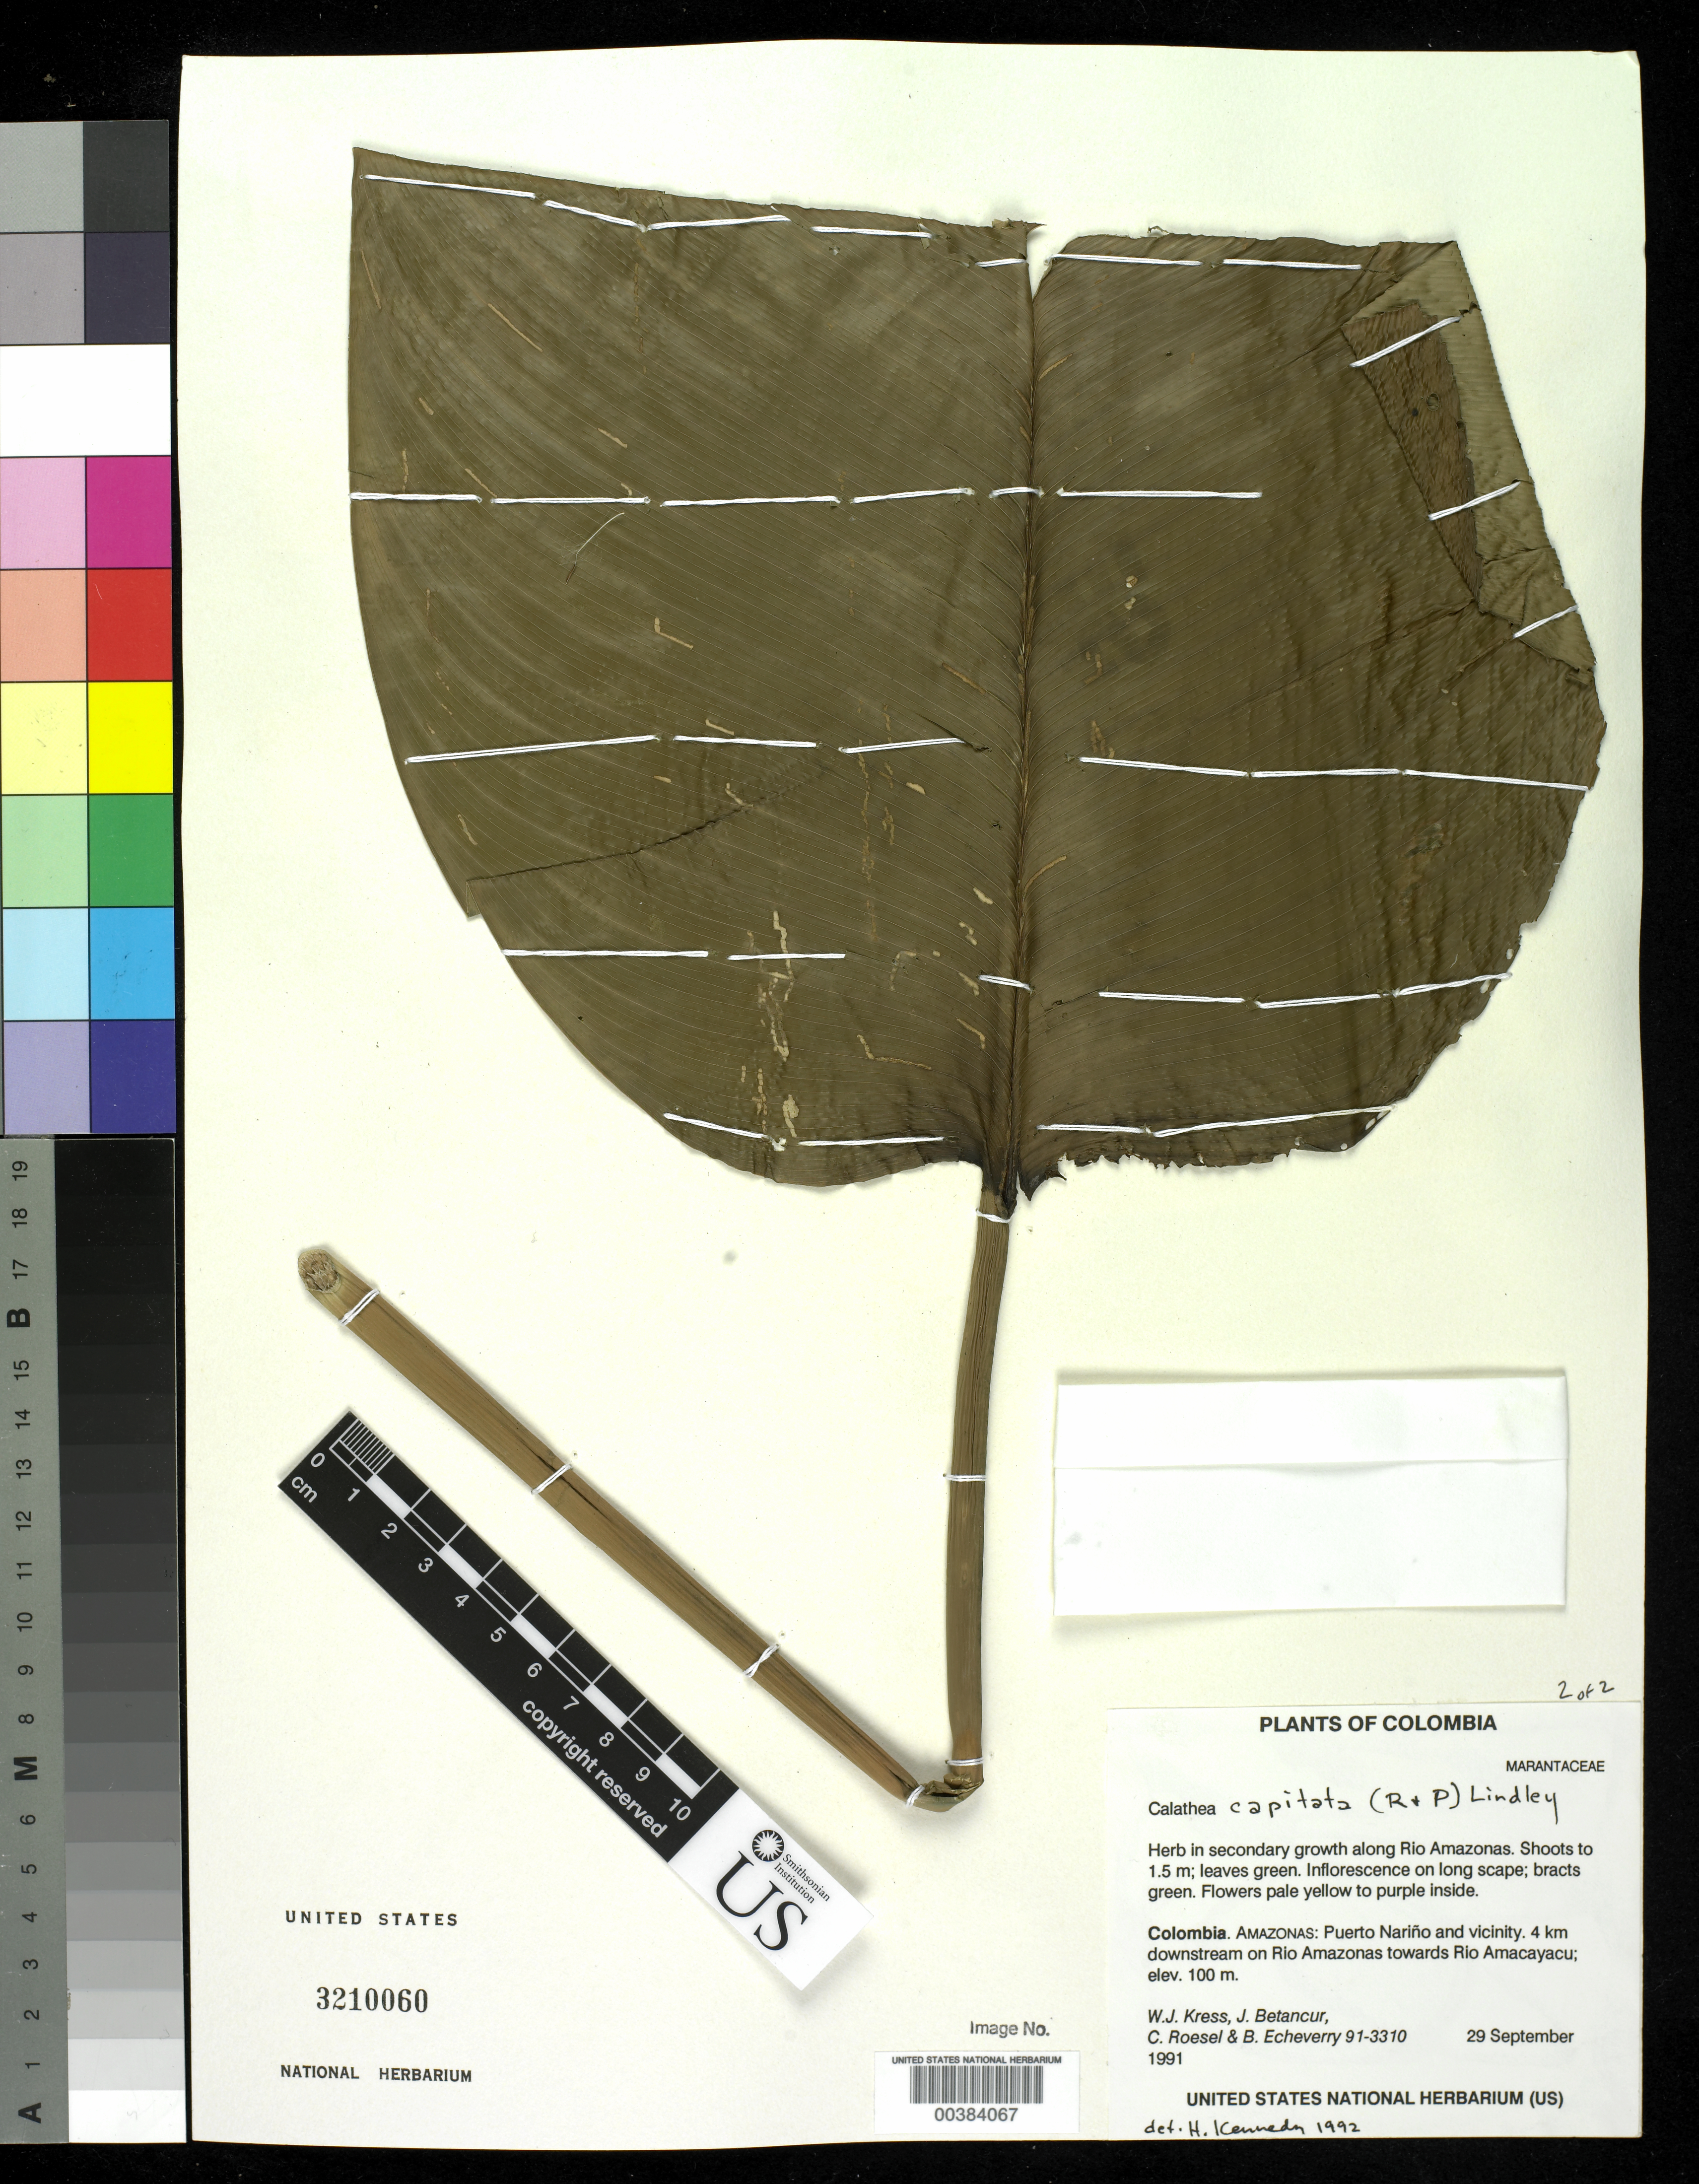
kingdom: Plantae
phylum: Tracheophyta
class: Liliopsida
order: Zingiberales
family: Marantaceae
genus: Goeppertia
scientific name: Goeppertia capitata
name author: (Ruiz & Pav.) Borchs. & S. Suárez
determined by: Strong, Mark T., (BOT), Smithsonian Institution - National Museum of Natural History (UNITED STATES)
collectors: W. J. Kress, J. C. Betancur, C. S. Roesel & B. Echeverry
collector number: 91-3310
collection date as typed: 29 Sep 1991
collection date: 1991-09-29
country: Colombia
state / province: Amazônas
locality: Puerto Narino and vicinity. downstream on Rio Amazonas towards Rio Amaca-Yacu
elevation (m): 100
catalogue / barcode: US 3210060